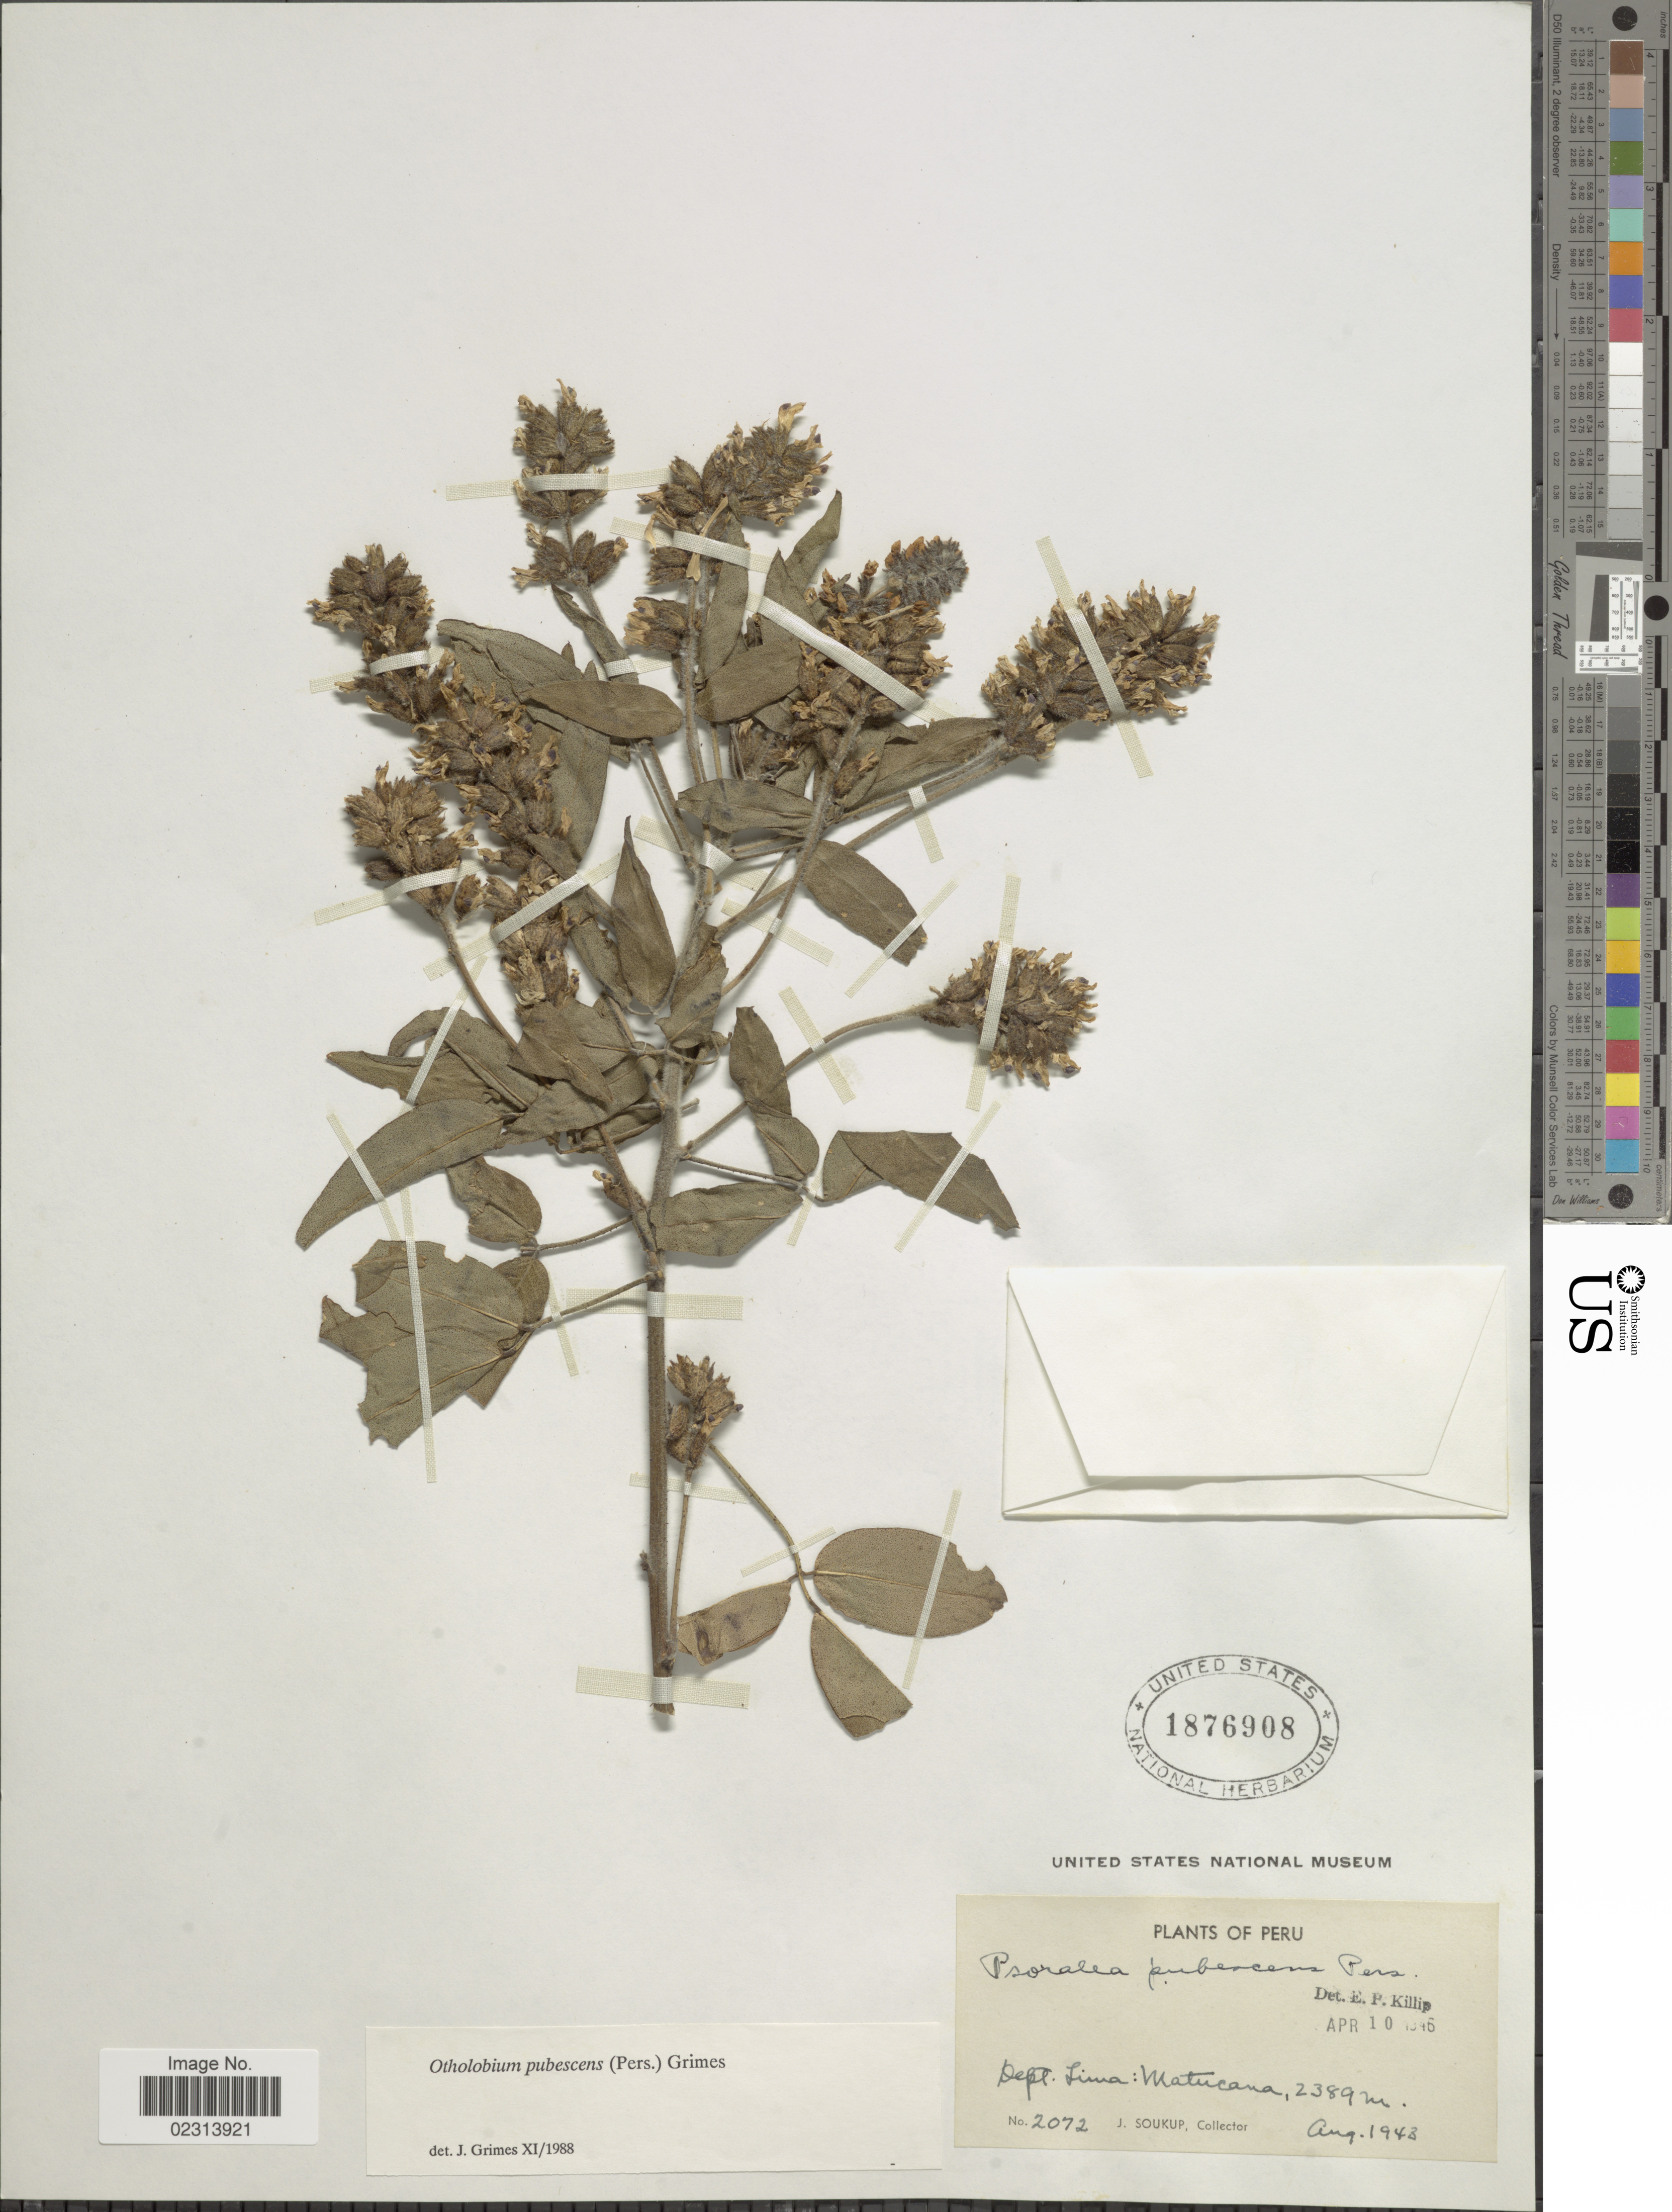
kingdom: Plantae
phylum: Tracheophyta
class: Magnoliopsida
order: Fabales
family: Fabaceae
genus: Otholobium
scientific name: Otholobium pubescens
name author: (Poir.) J.W. Grimes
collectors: J. Soukup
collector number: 2072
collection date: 1943-08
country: Peru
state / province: Lima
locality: Dept. Lima: Matucana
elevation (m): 2389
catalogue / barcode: US 1876908